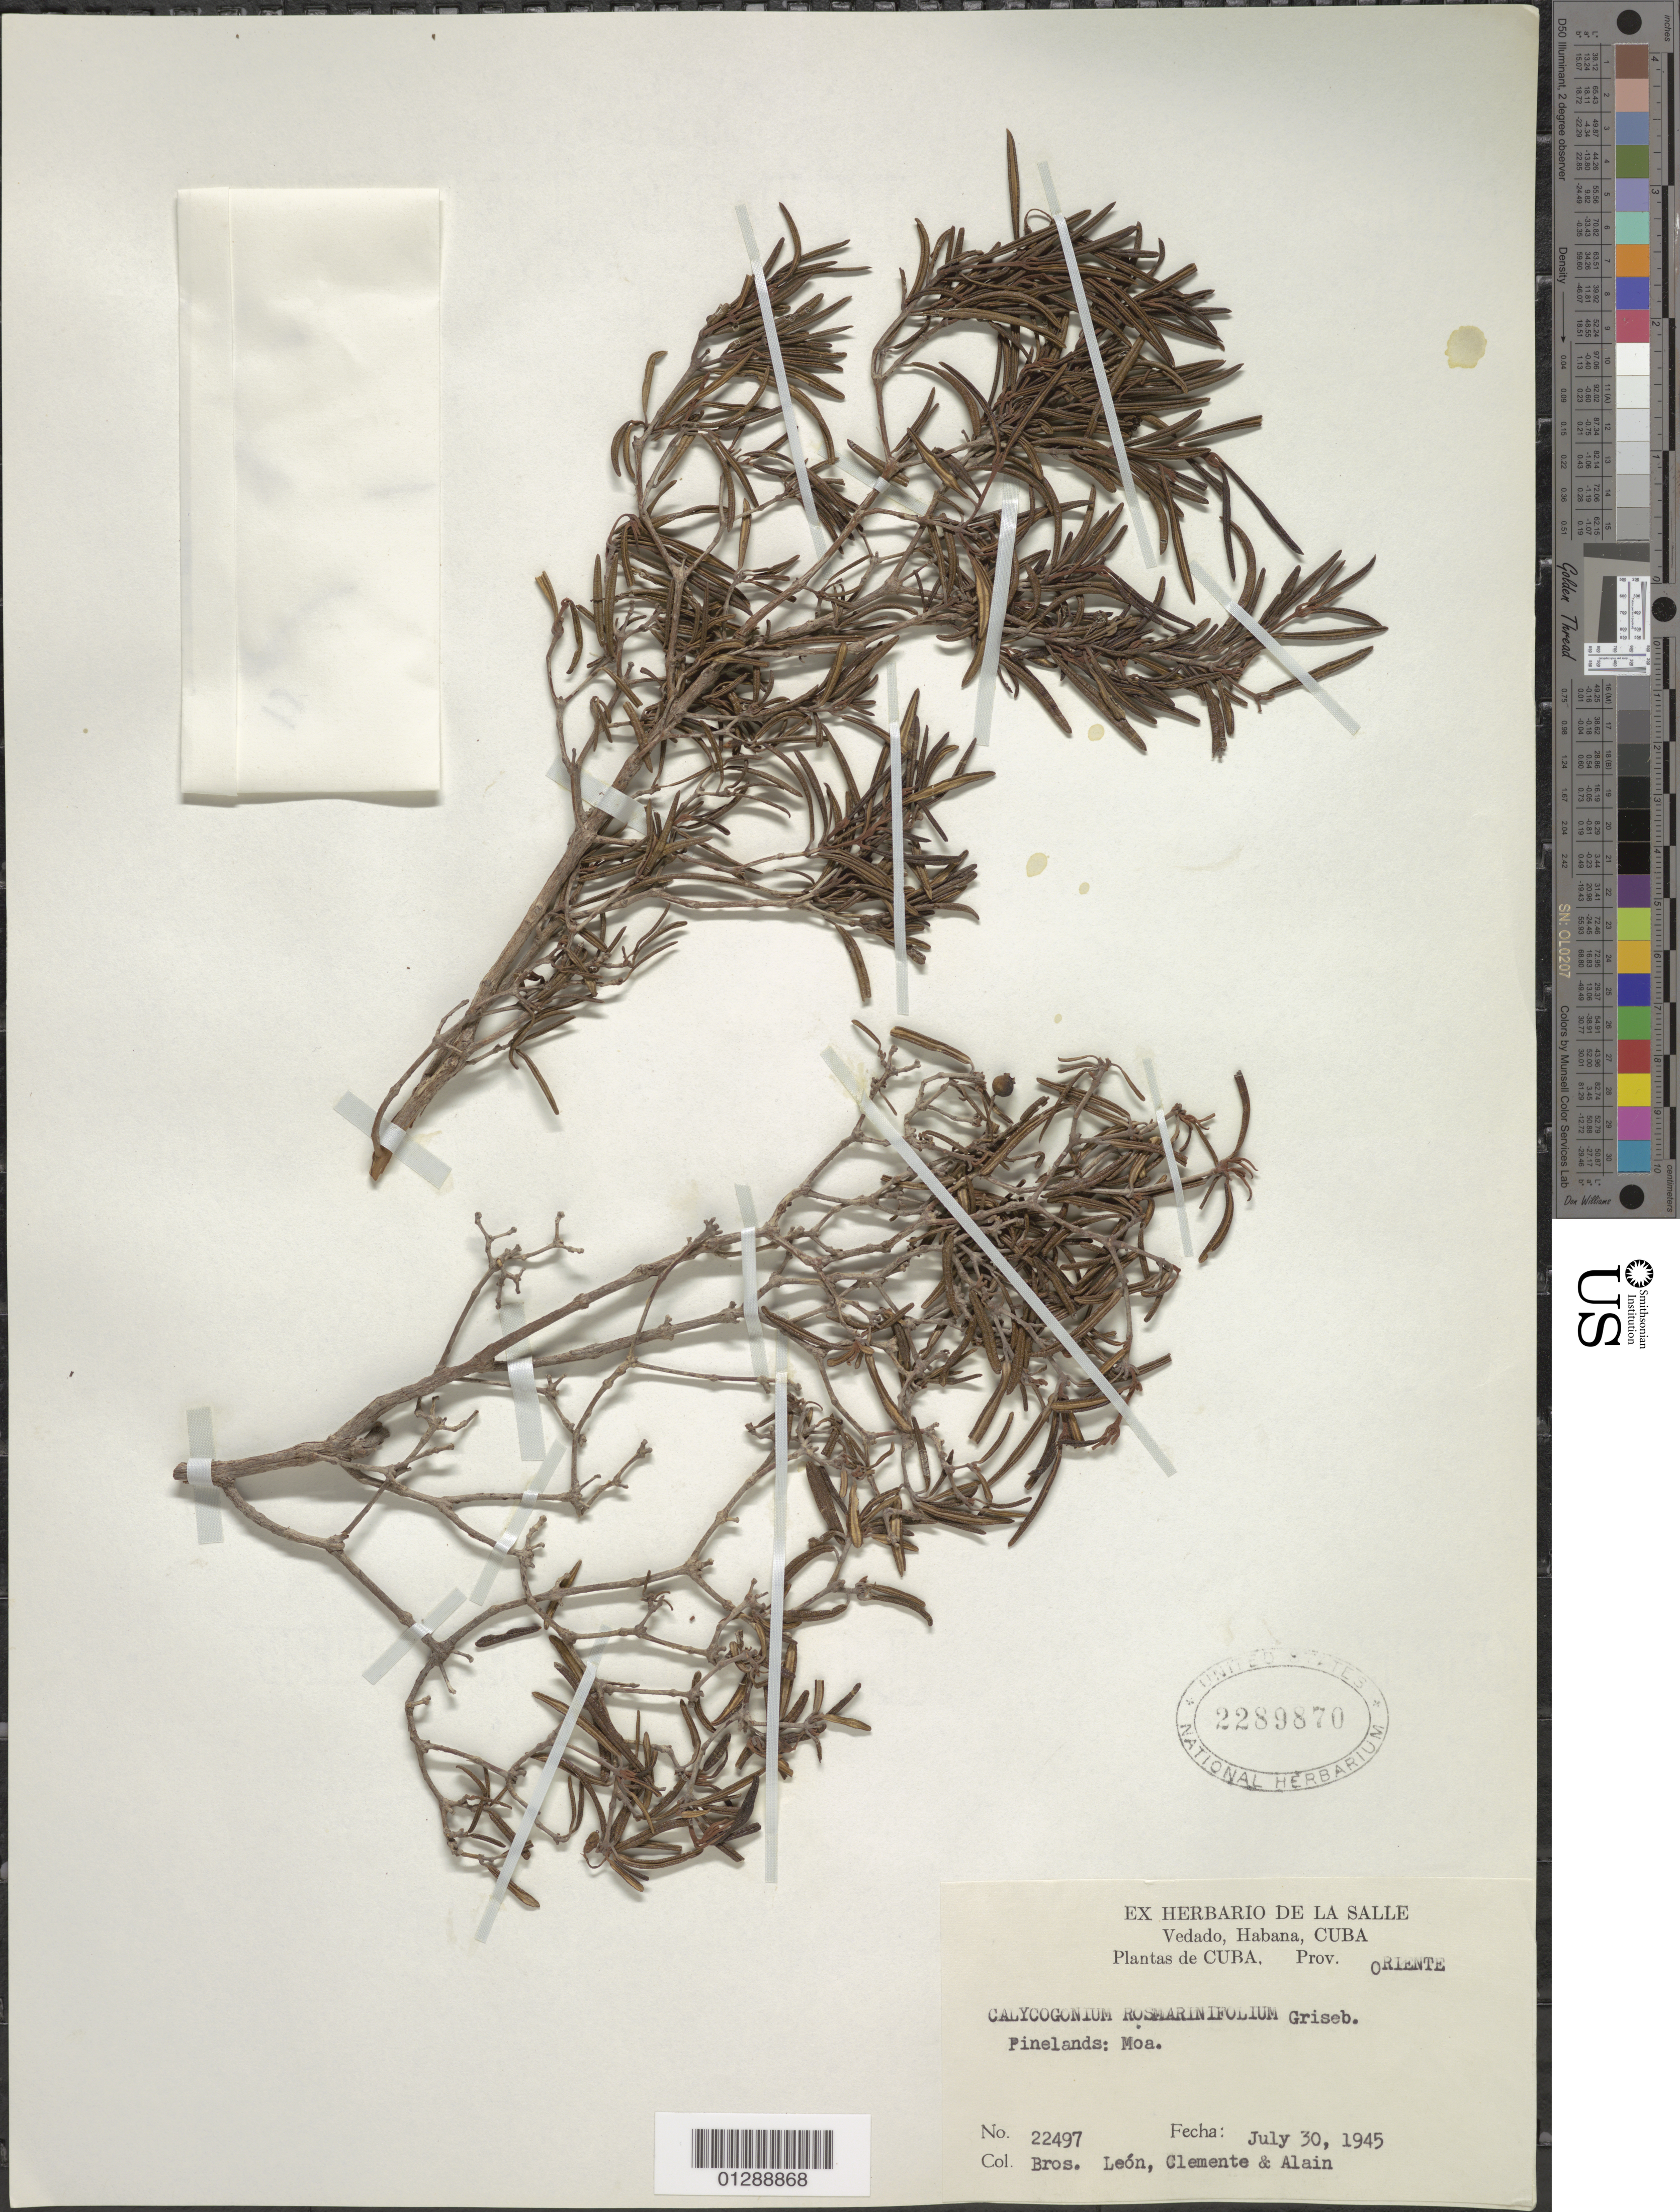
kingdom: Plantae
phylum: Tracheophyta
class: Magnoliopsida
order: Myrtales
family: Melastomataceae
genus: Calycogonium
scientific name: Calycogonium rosmariniifolium subsp. rosmariniifolium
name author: Griseb.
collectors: Bro. León, Bro. Clemente & A. H. Liogier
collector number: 22497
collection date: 1945-07-30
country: Cuba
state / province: Holguín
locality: Moa.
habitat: Pinelands.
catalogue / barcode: US 2289870